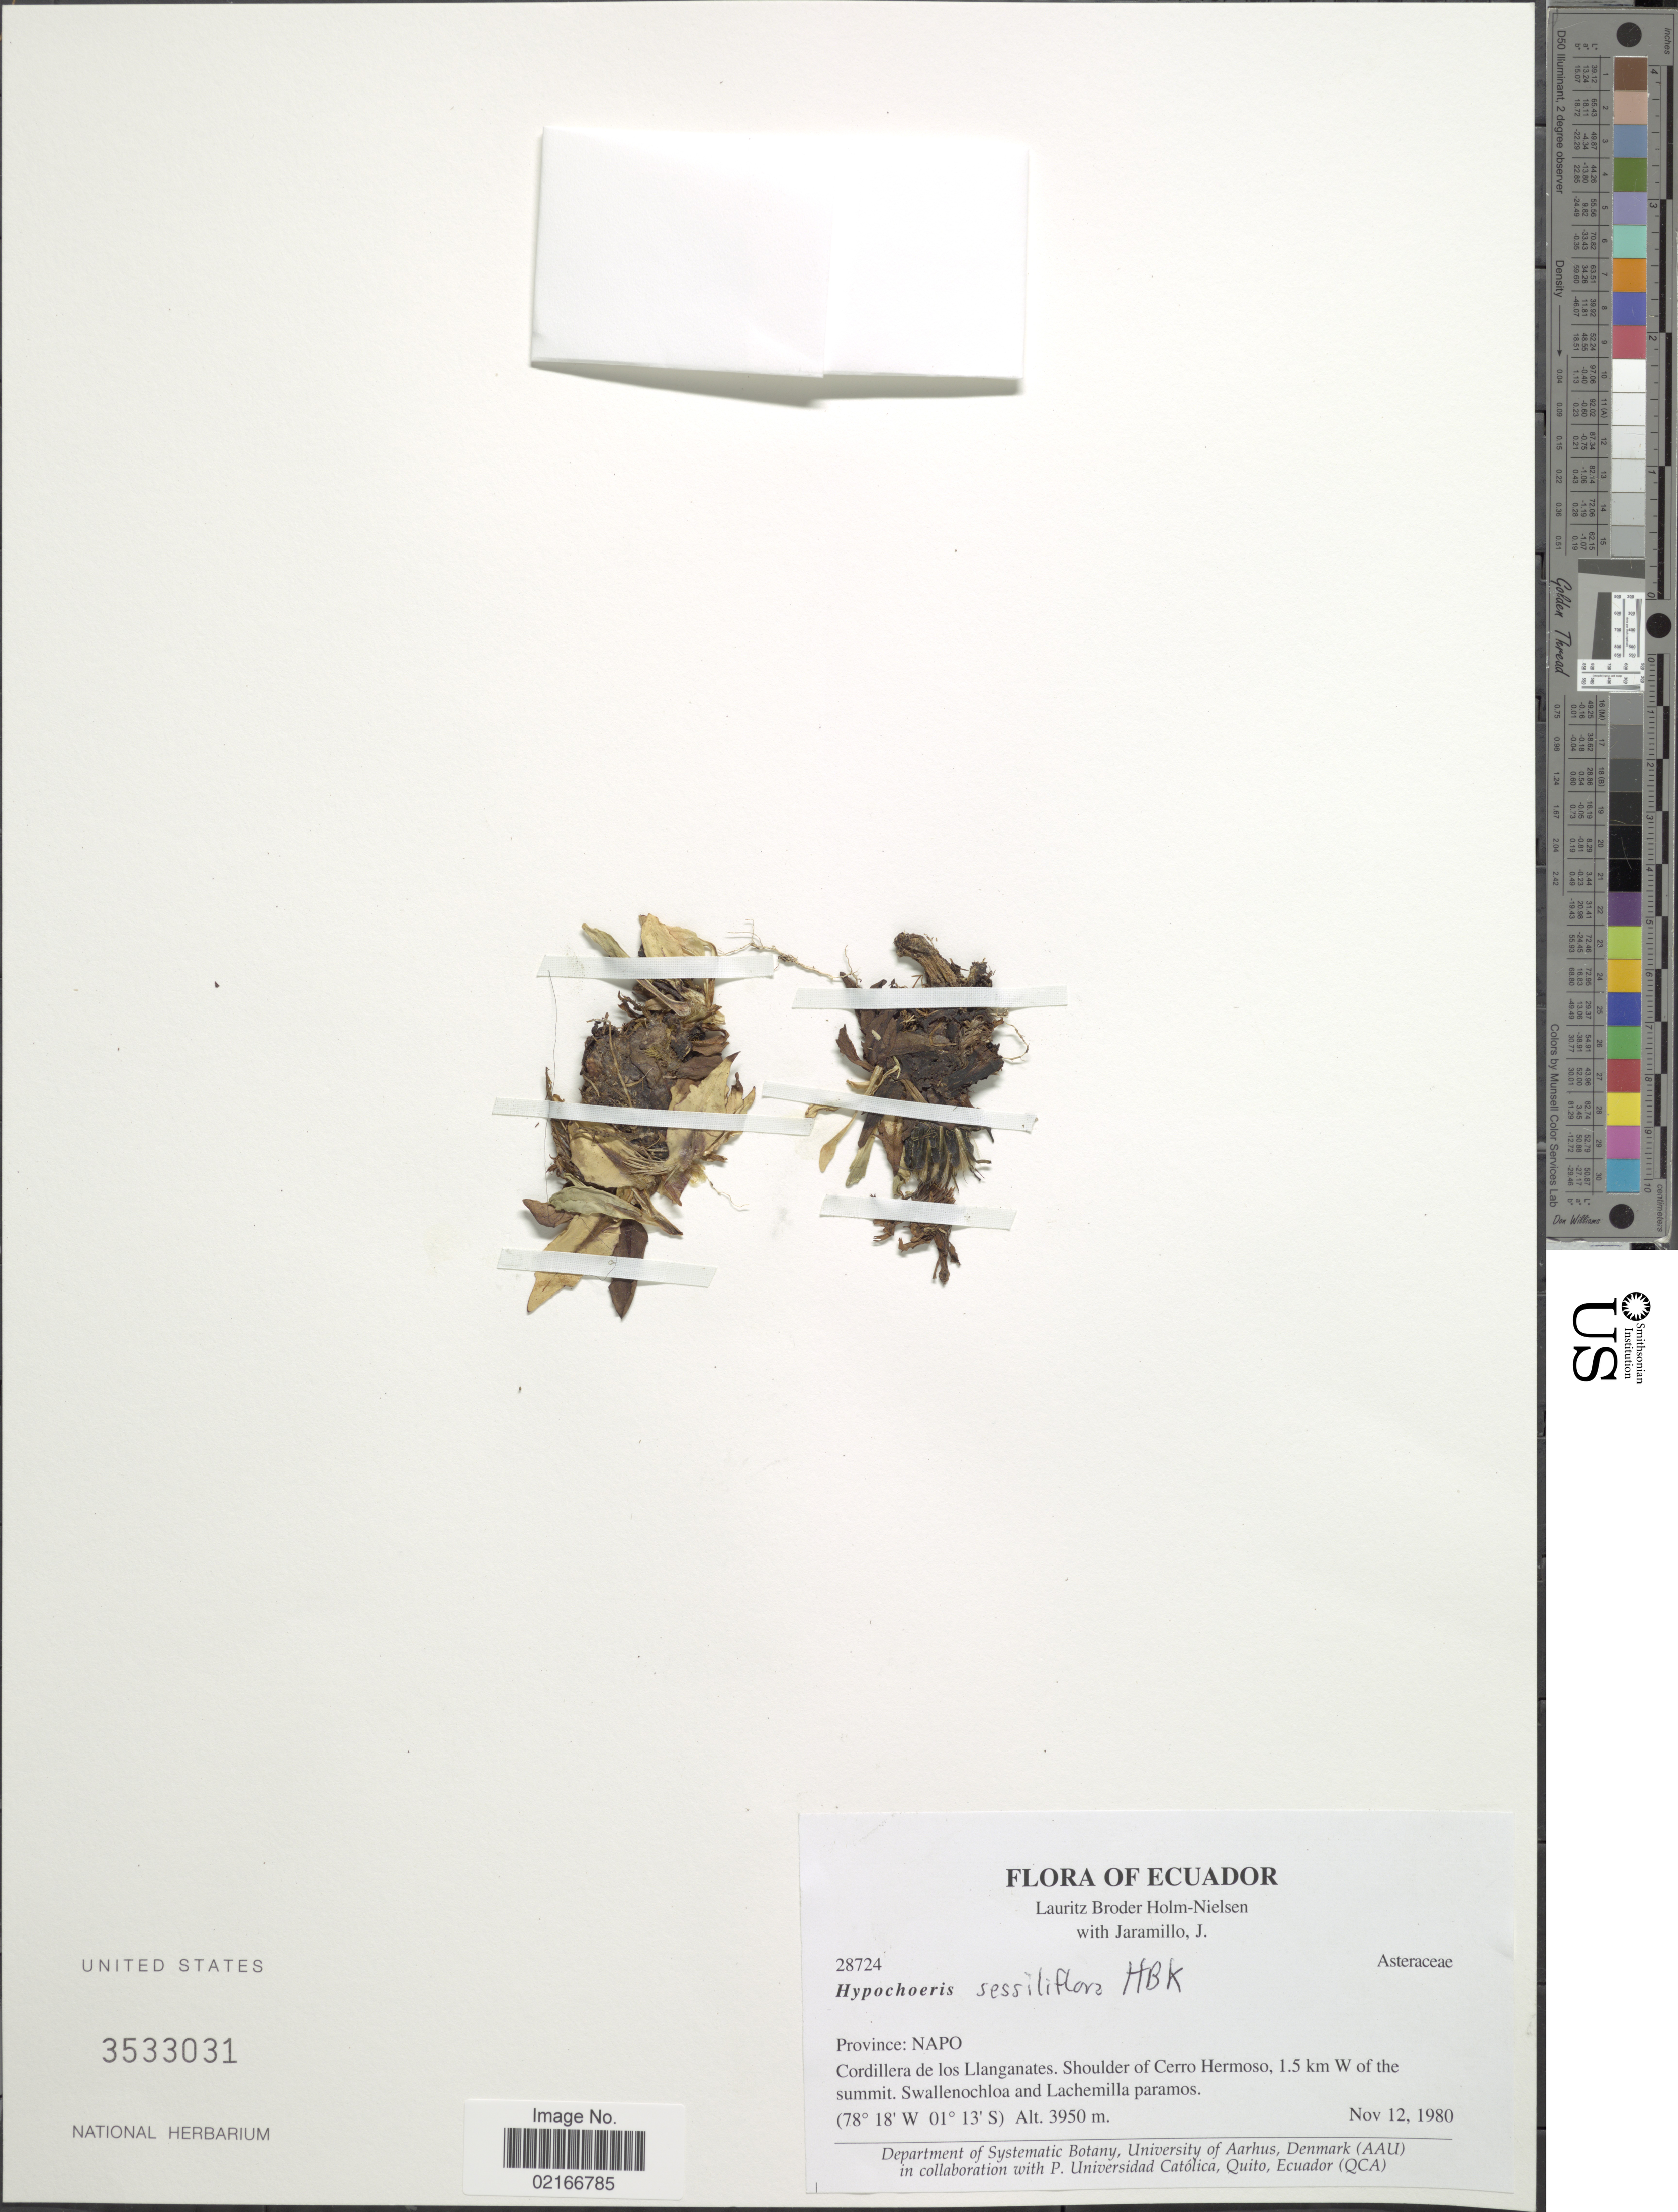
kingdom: Plantae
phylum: Tracheophyta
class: Magnoliopsida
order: Asterales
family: Asteraceae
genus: Hypochaeris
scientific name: Hypochaeris sessiflora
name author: Kunth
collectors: L. B. Holm-Nielsen & J. Jaramillo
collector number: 28724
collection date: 1980-11-12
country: Ecuador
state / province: Napo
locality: Cordillera de los Llanganates. Shoulder of Cerro Hermoso, 1.5 km W of the summit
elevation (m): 3950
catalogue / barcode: US 3533031